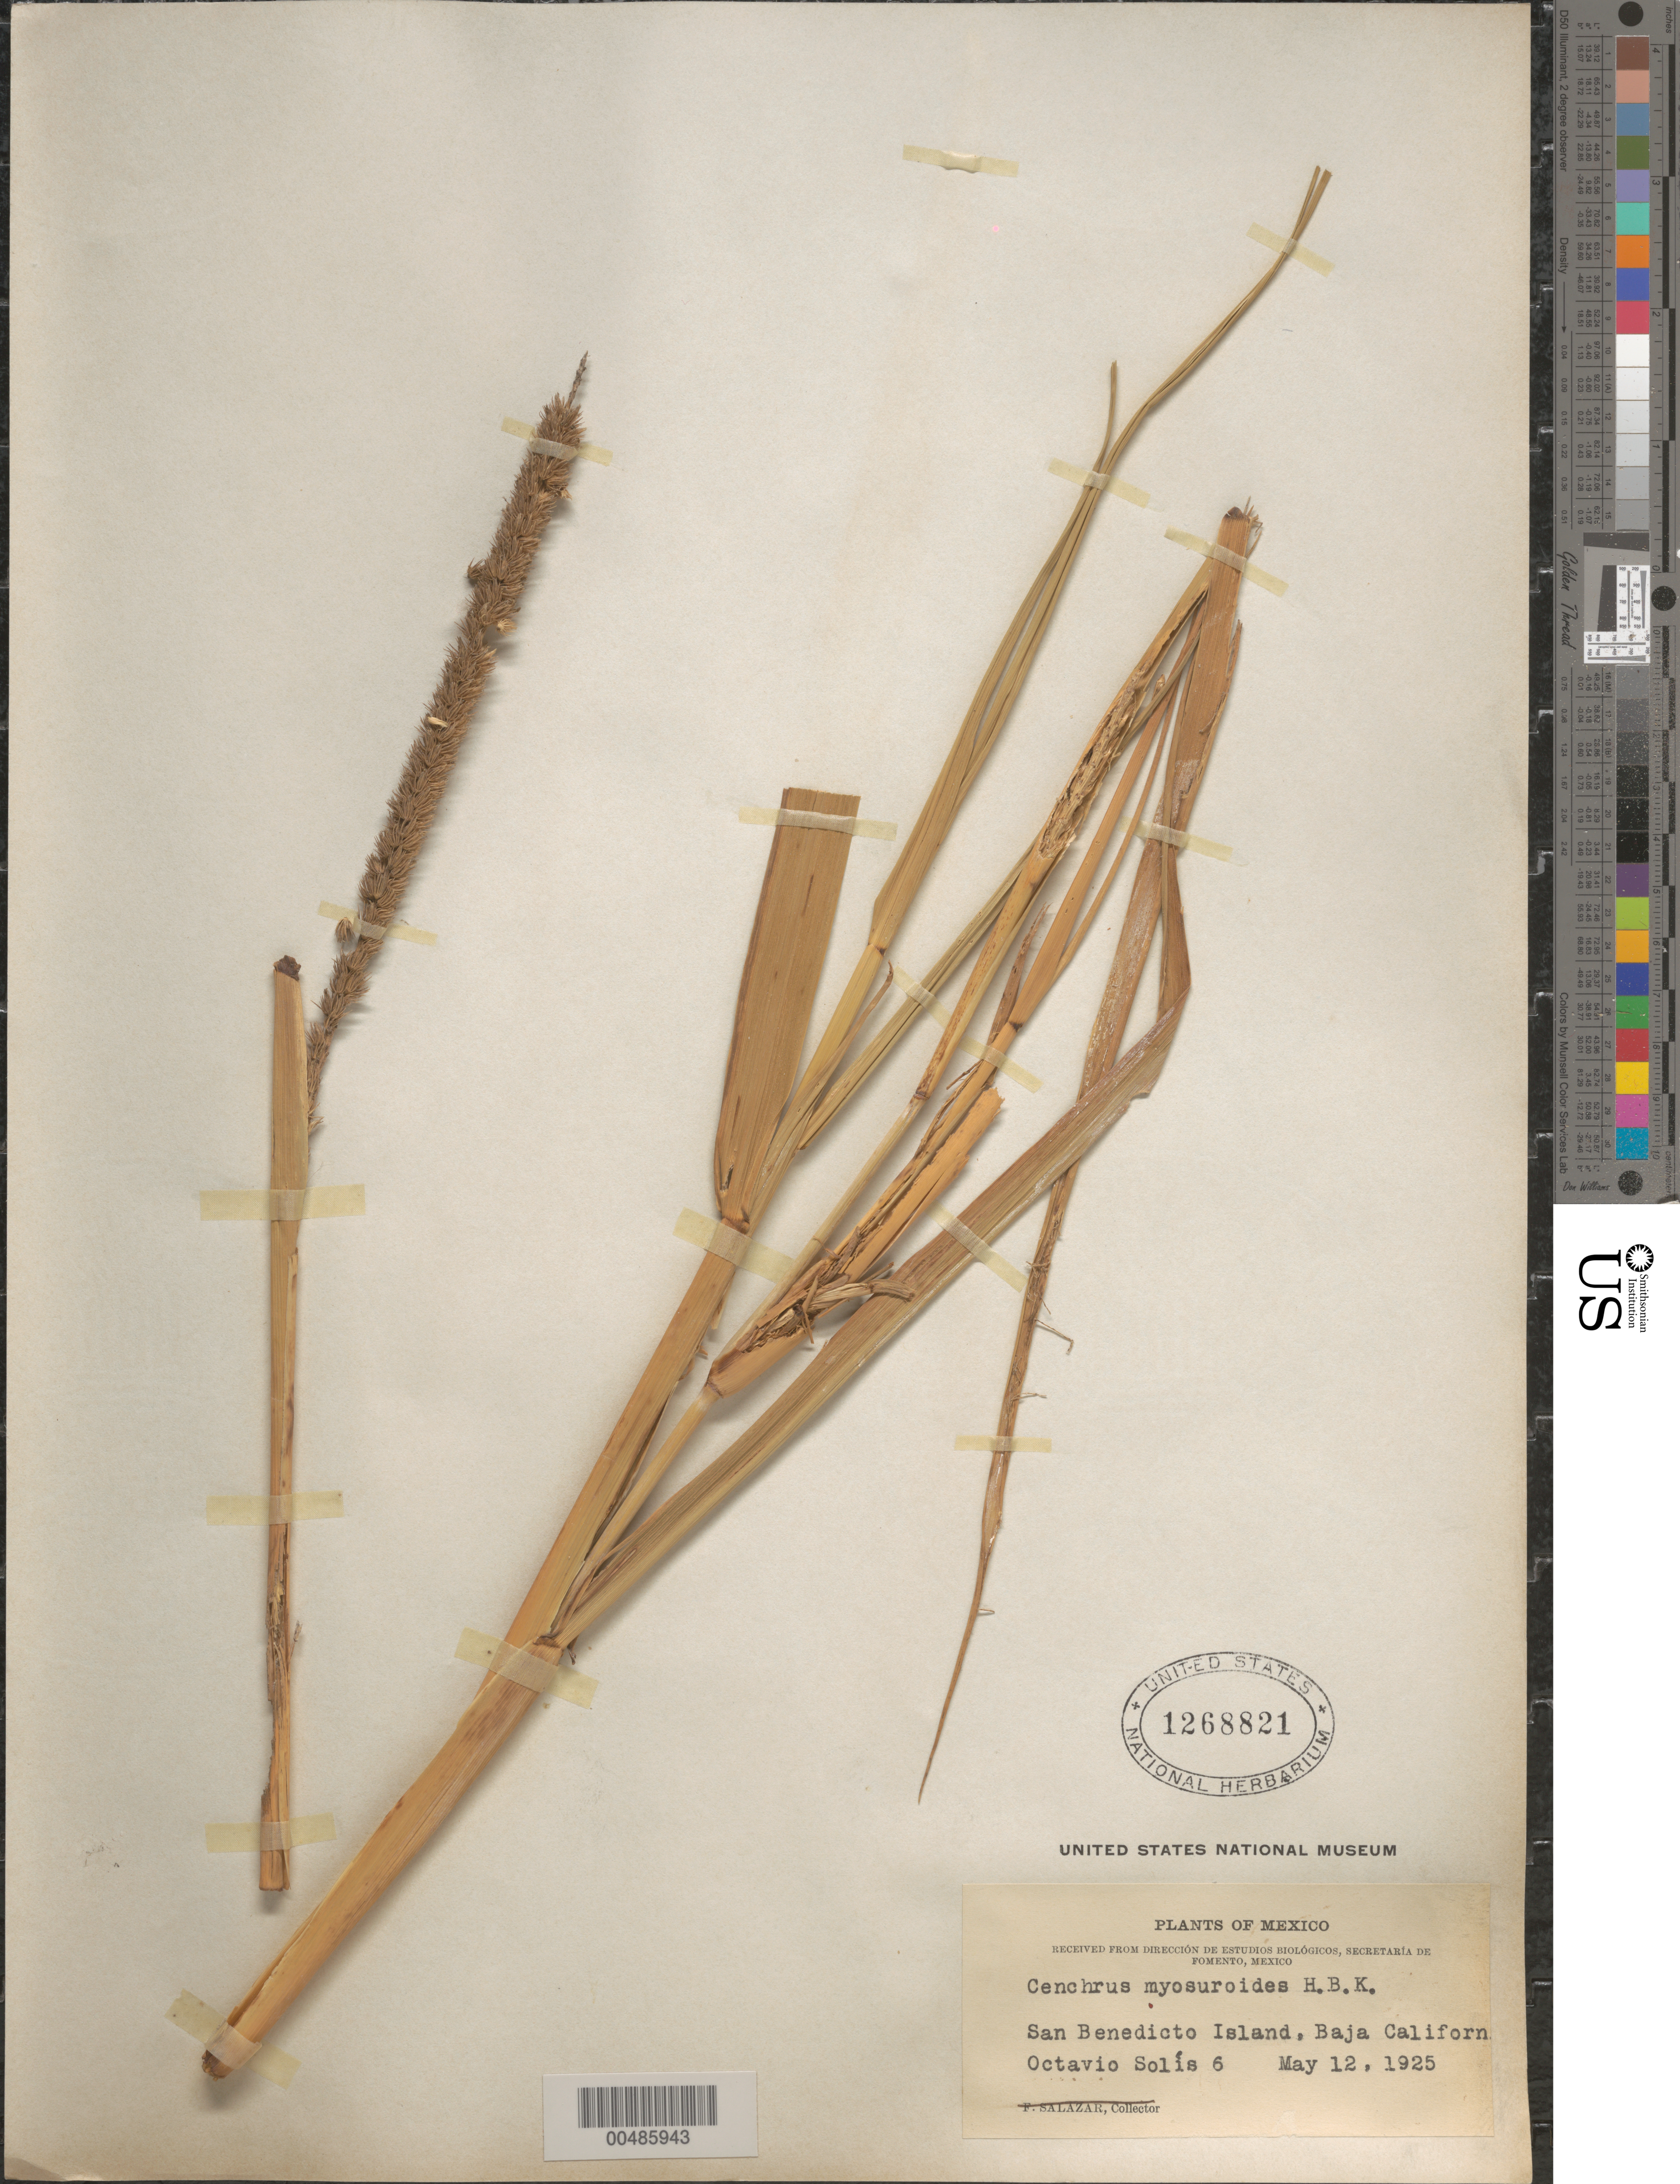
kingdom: Plantae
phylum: Tracheophyta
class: Liliopsida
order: Poales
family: Poaceae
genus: Cenchrus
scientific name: Cenchrus myosuroides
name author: Kunth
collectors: O. Solis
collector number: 6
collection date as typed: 12 May 1925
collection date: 1925-05-12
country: Mexico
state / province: Colima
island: San Benedicto Island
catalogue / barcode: US 1268821